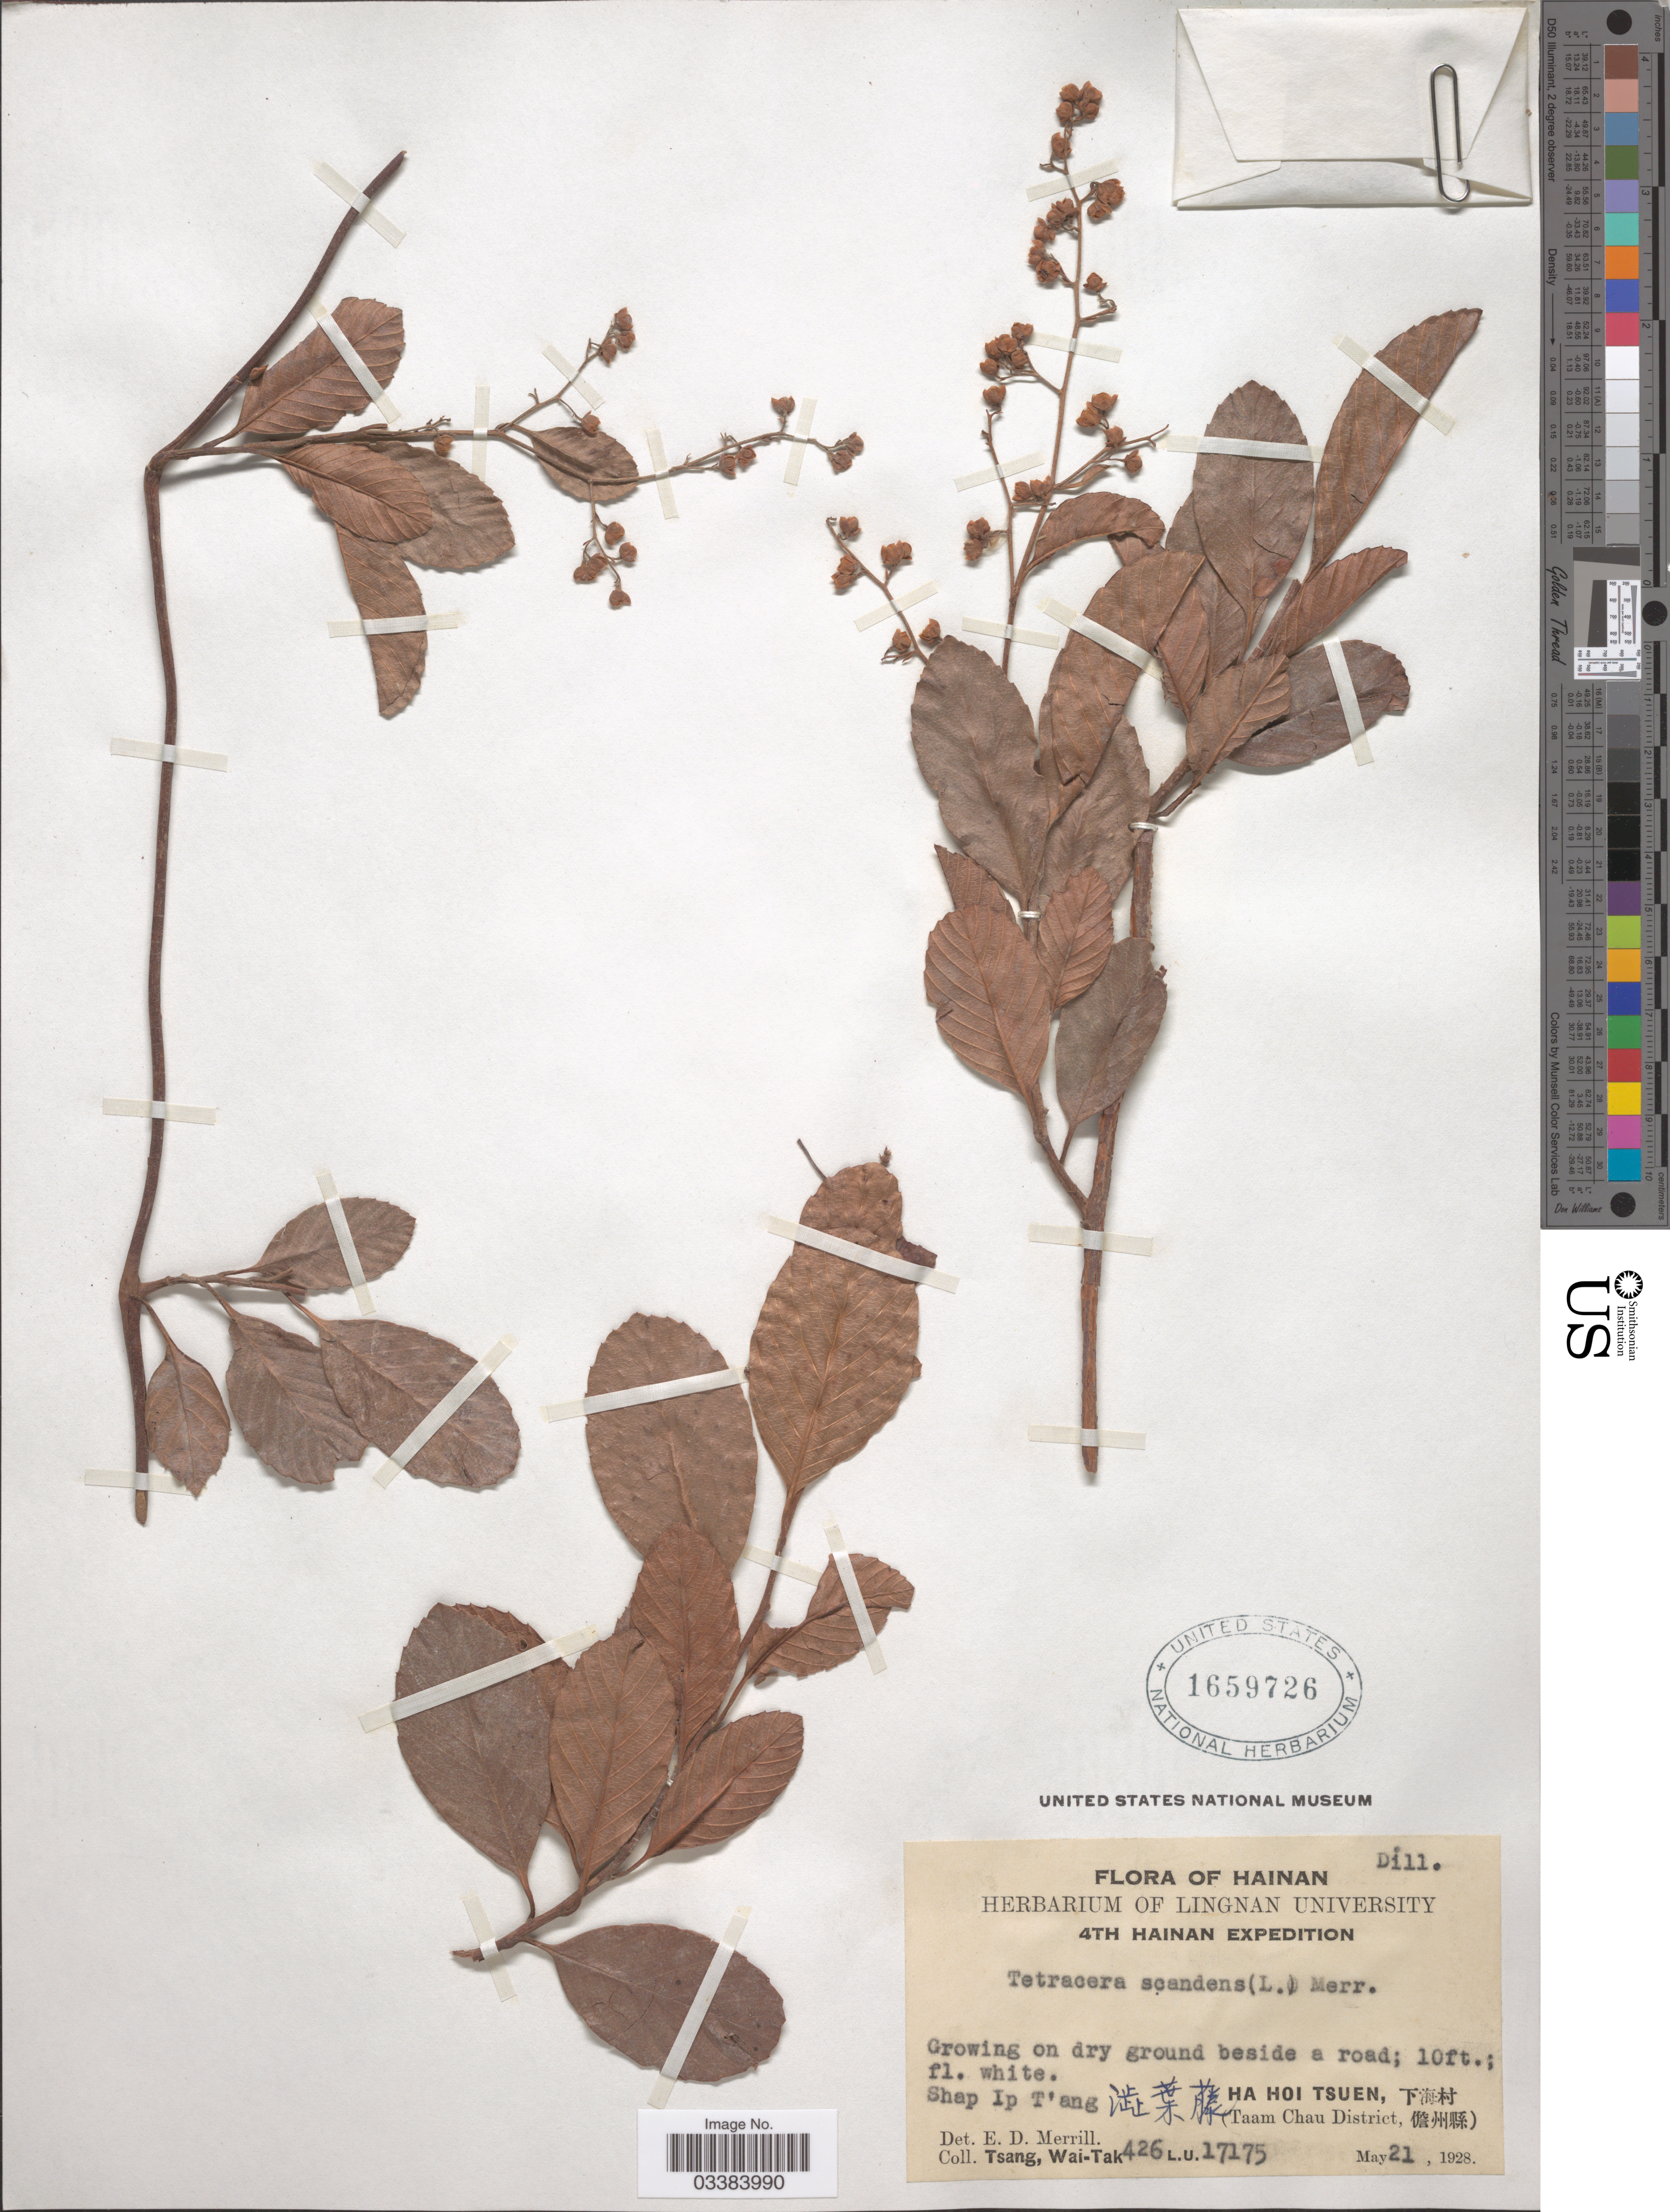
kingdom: Plantae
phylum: Tracheophyta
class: Magnoliopsida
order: Dilleniales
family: Dilleniaceae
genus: Tetracera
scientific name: Tetracera scandens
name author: (L.) Merr.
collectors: W. T. Tsang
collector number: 426 L.U. 17175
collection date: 1928-05-21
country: China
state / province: Hainan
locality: haIp T'ang[unsure placement]. Hai Hoi Tsuen, (Taam Chau District.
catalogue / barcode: US 1659726